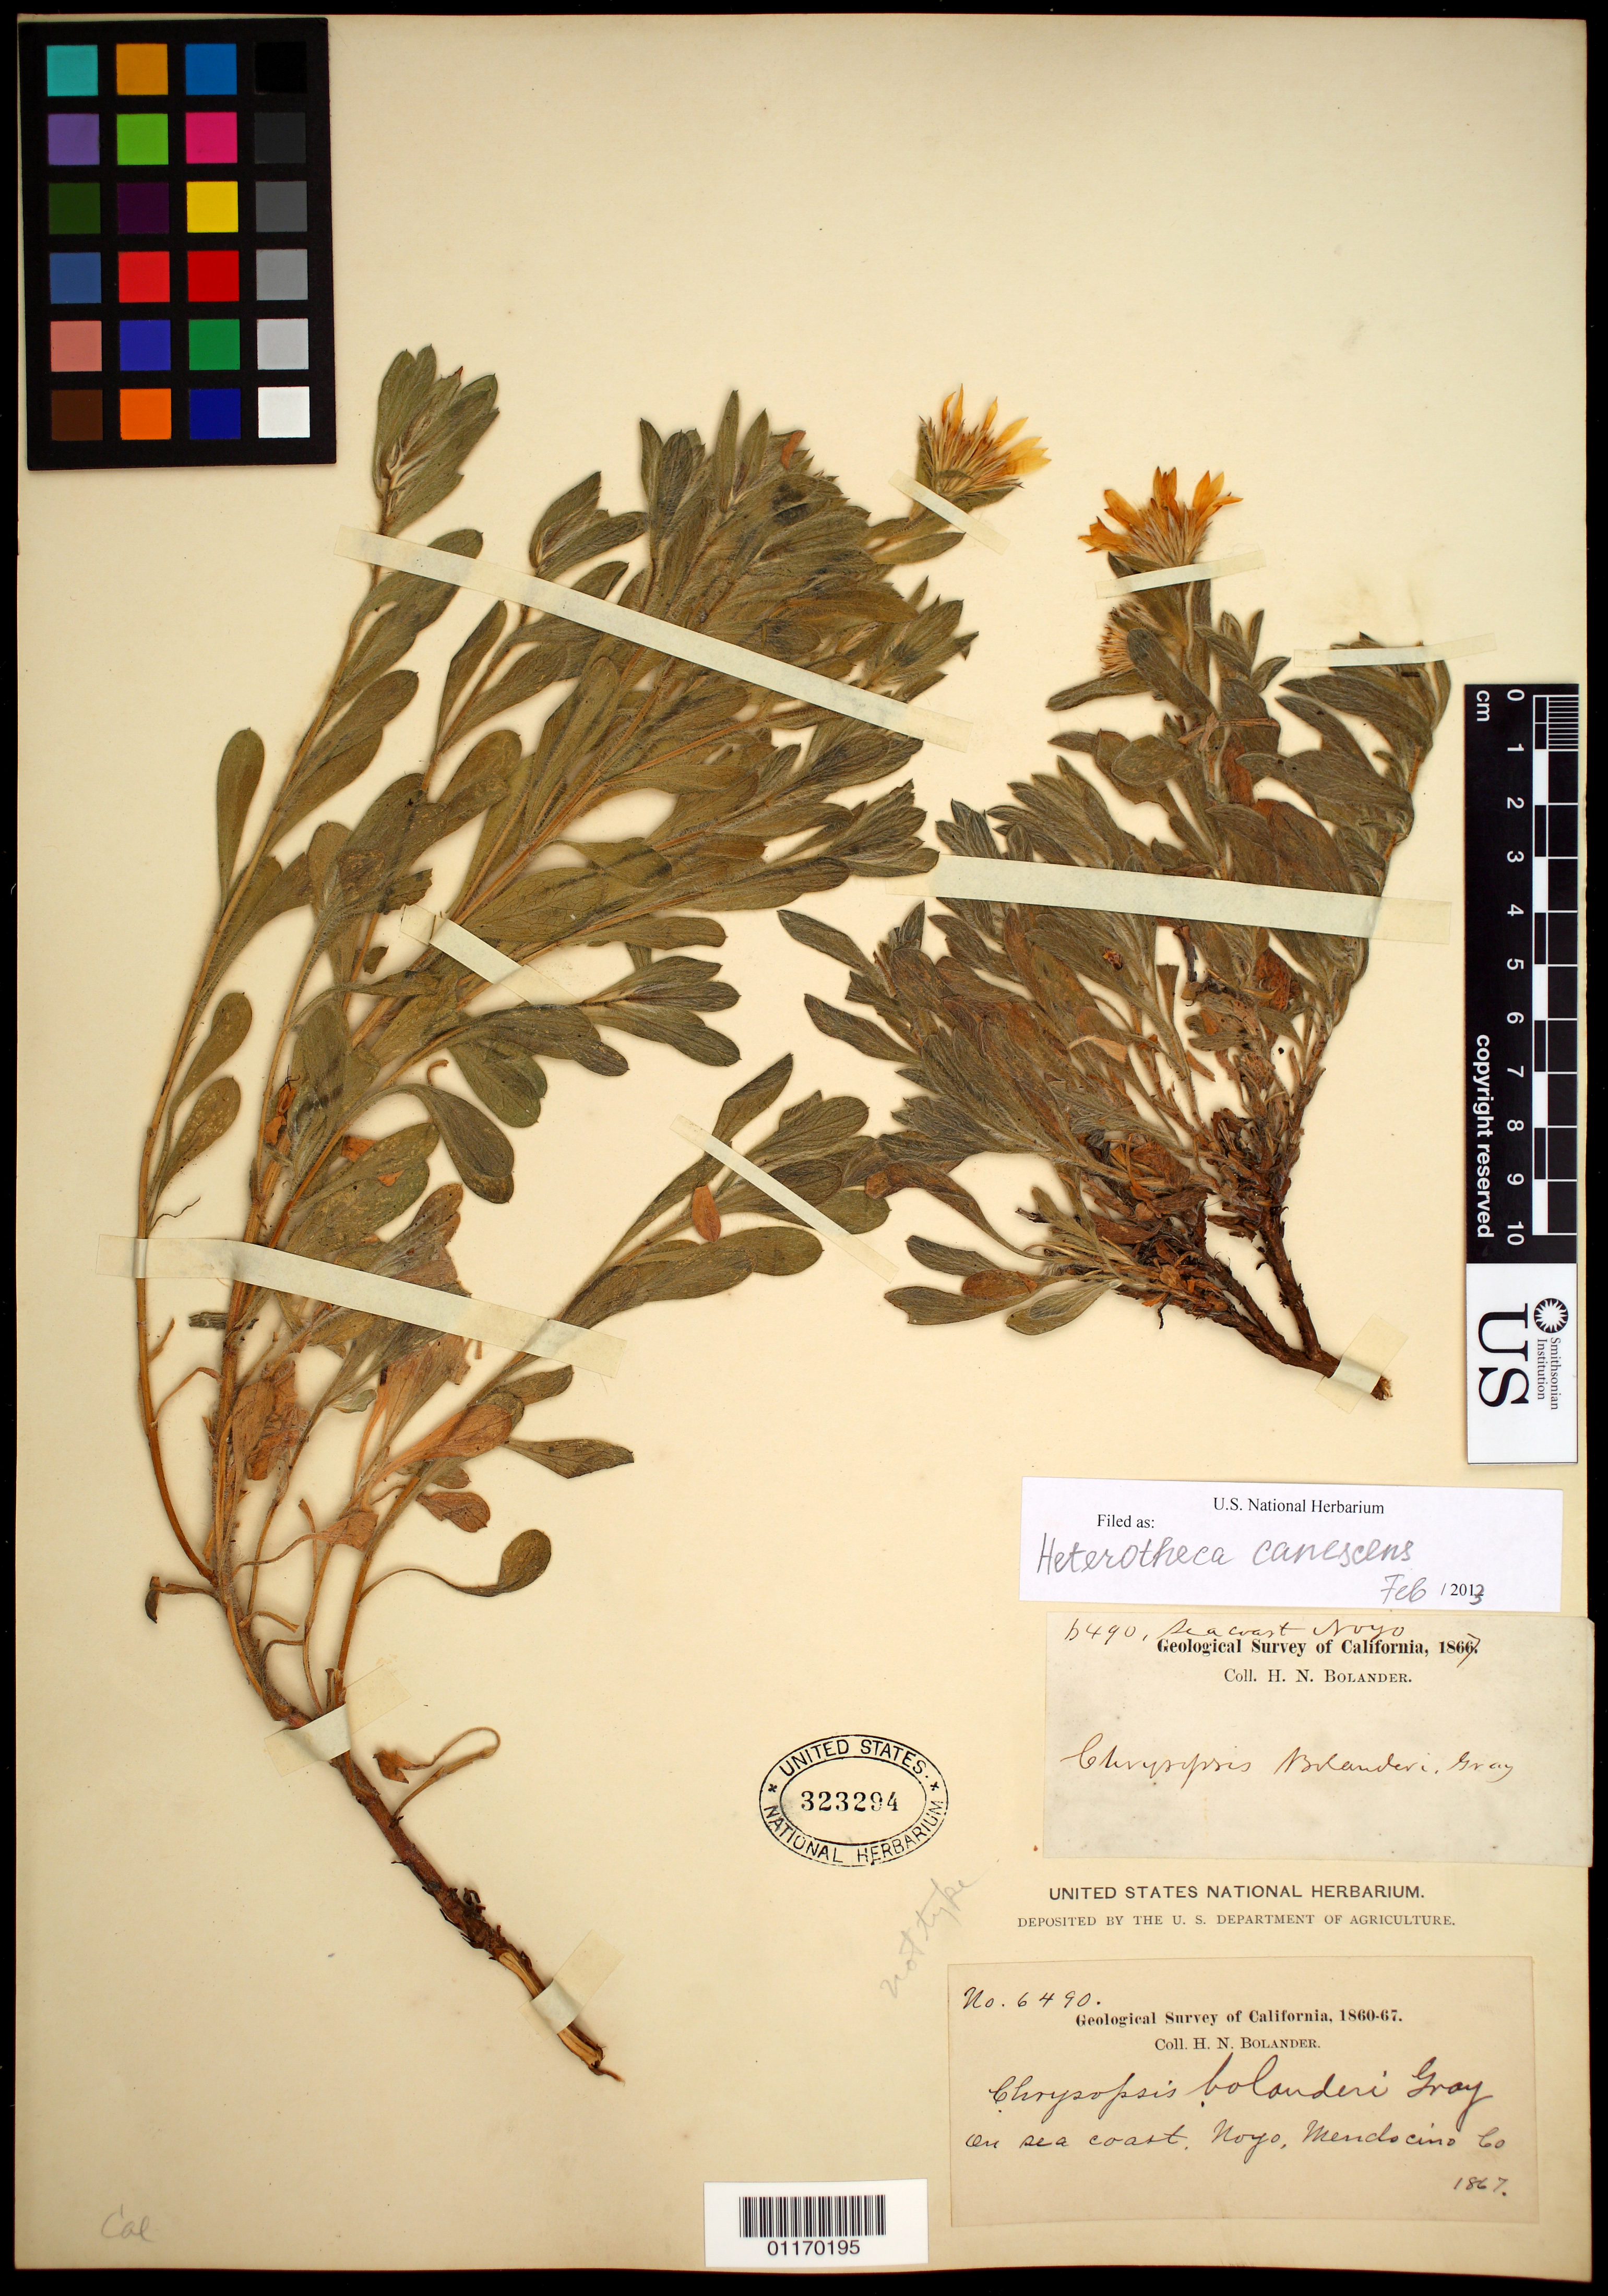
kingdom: Plantae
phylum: Tracheophyta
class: Magnoliopsida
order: Asterales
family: Asteraceae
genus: Heterotheca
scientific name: Heterotheca canescens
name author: (DC.) Shinners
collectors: H. Bolander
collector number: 6490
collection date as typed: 1867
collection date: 1867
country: United States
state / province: California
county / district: Mendocino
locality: on sea coast, Noyo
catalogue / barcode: US 323294